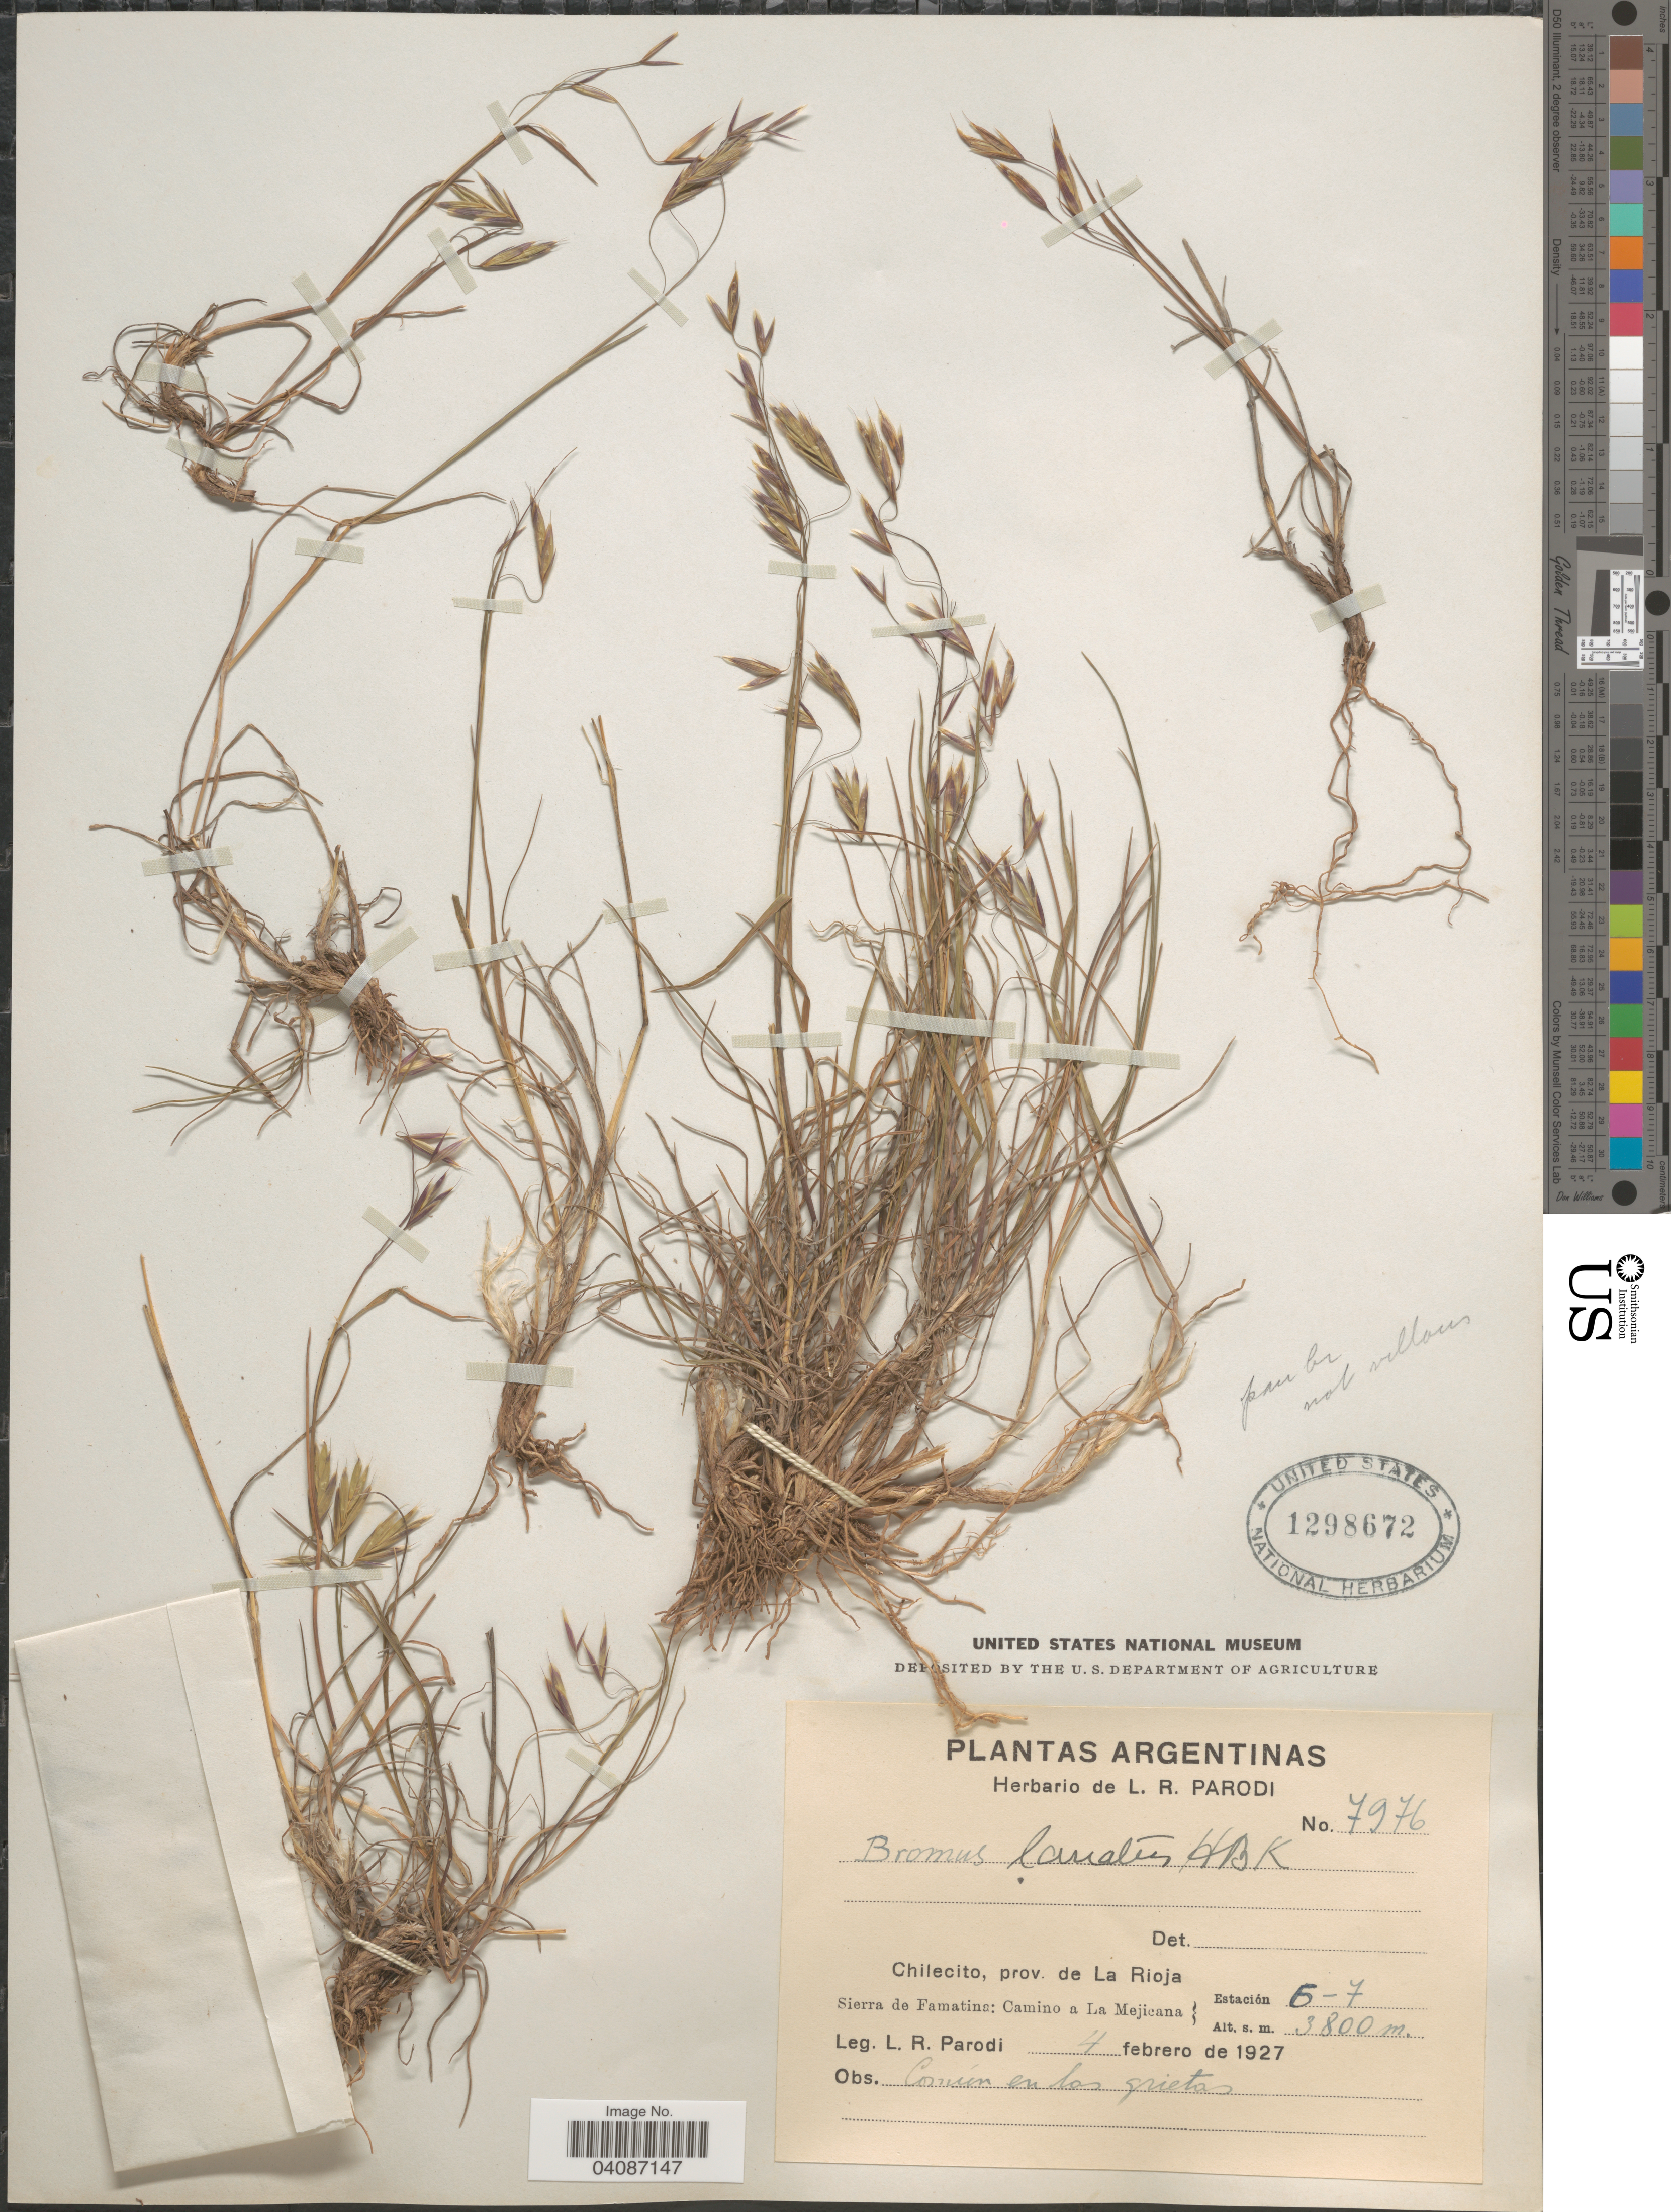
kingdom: Plantae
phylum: Tracheophyta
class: Liliopsida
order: Poales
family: Poaceae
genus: Bromus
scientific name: Bromus lanatus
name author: Kunth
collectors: L. R. Parodi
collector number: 7976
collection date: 1927-02-04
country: Argentina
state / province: La Rioja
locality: Chilecito. Sierra de Famatina: Camino a La Mejicana. Estacion 6-7.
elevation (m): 3800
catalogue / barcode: US 1298672